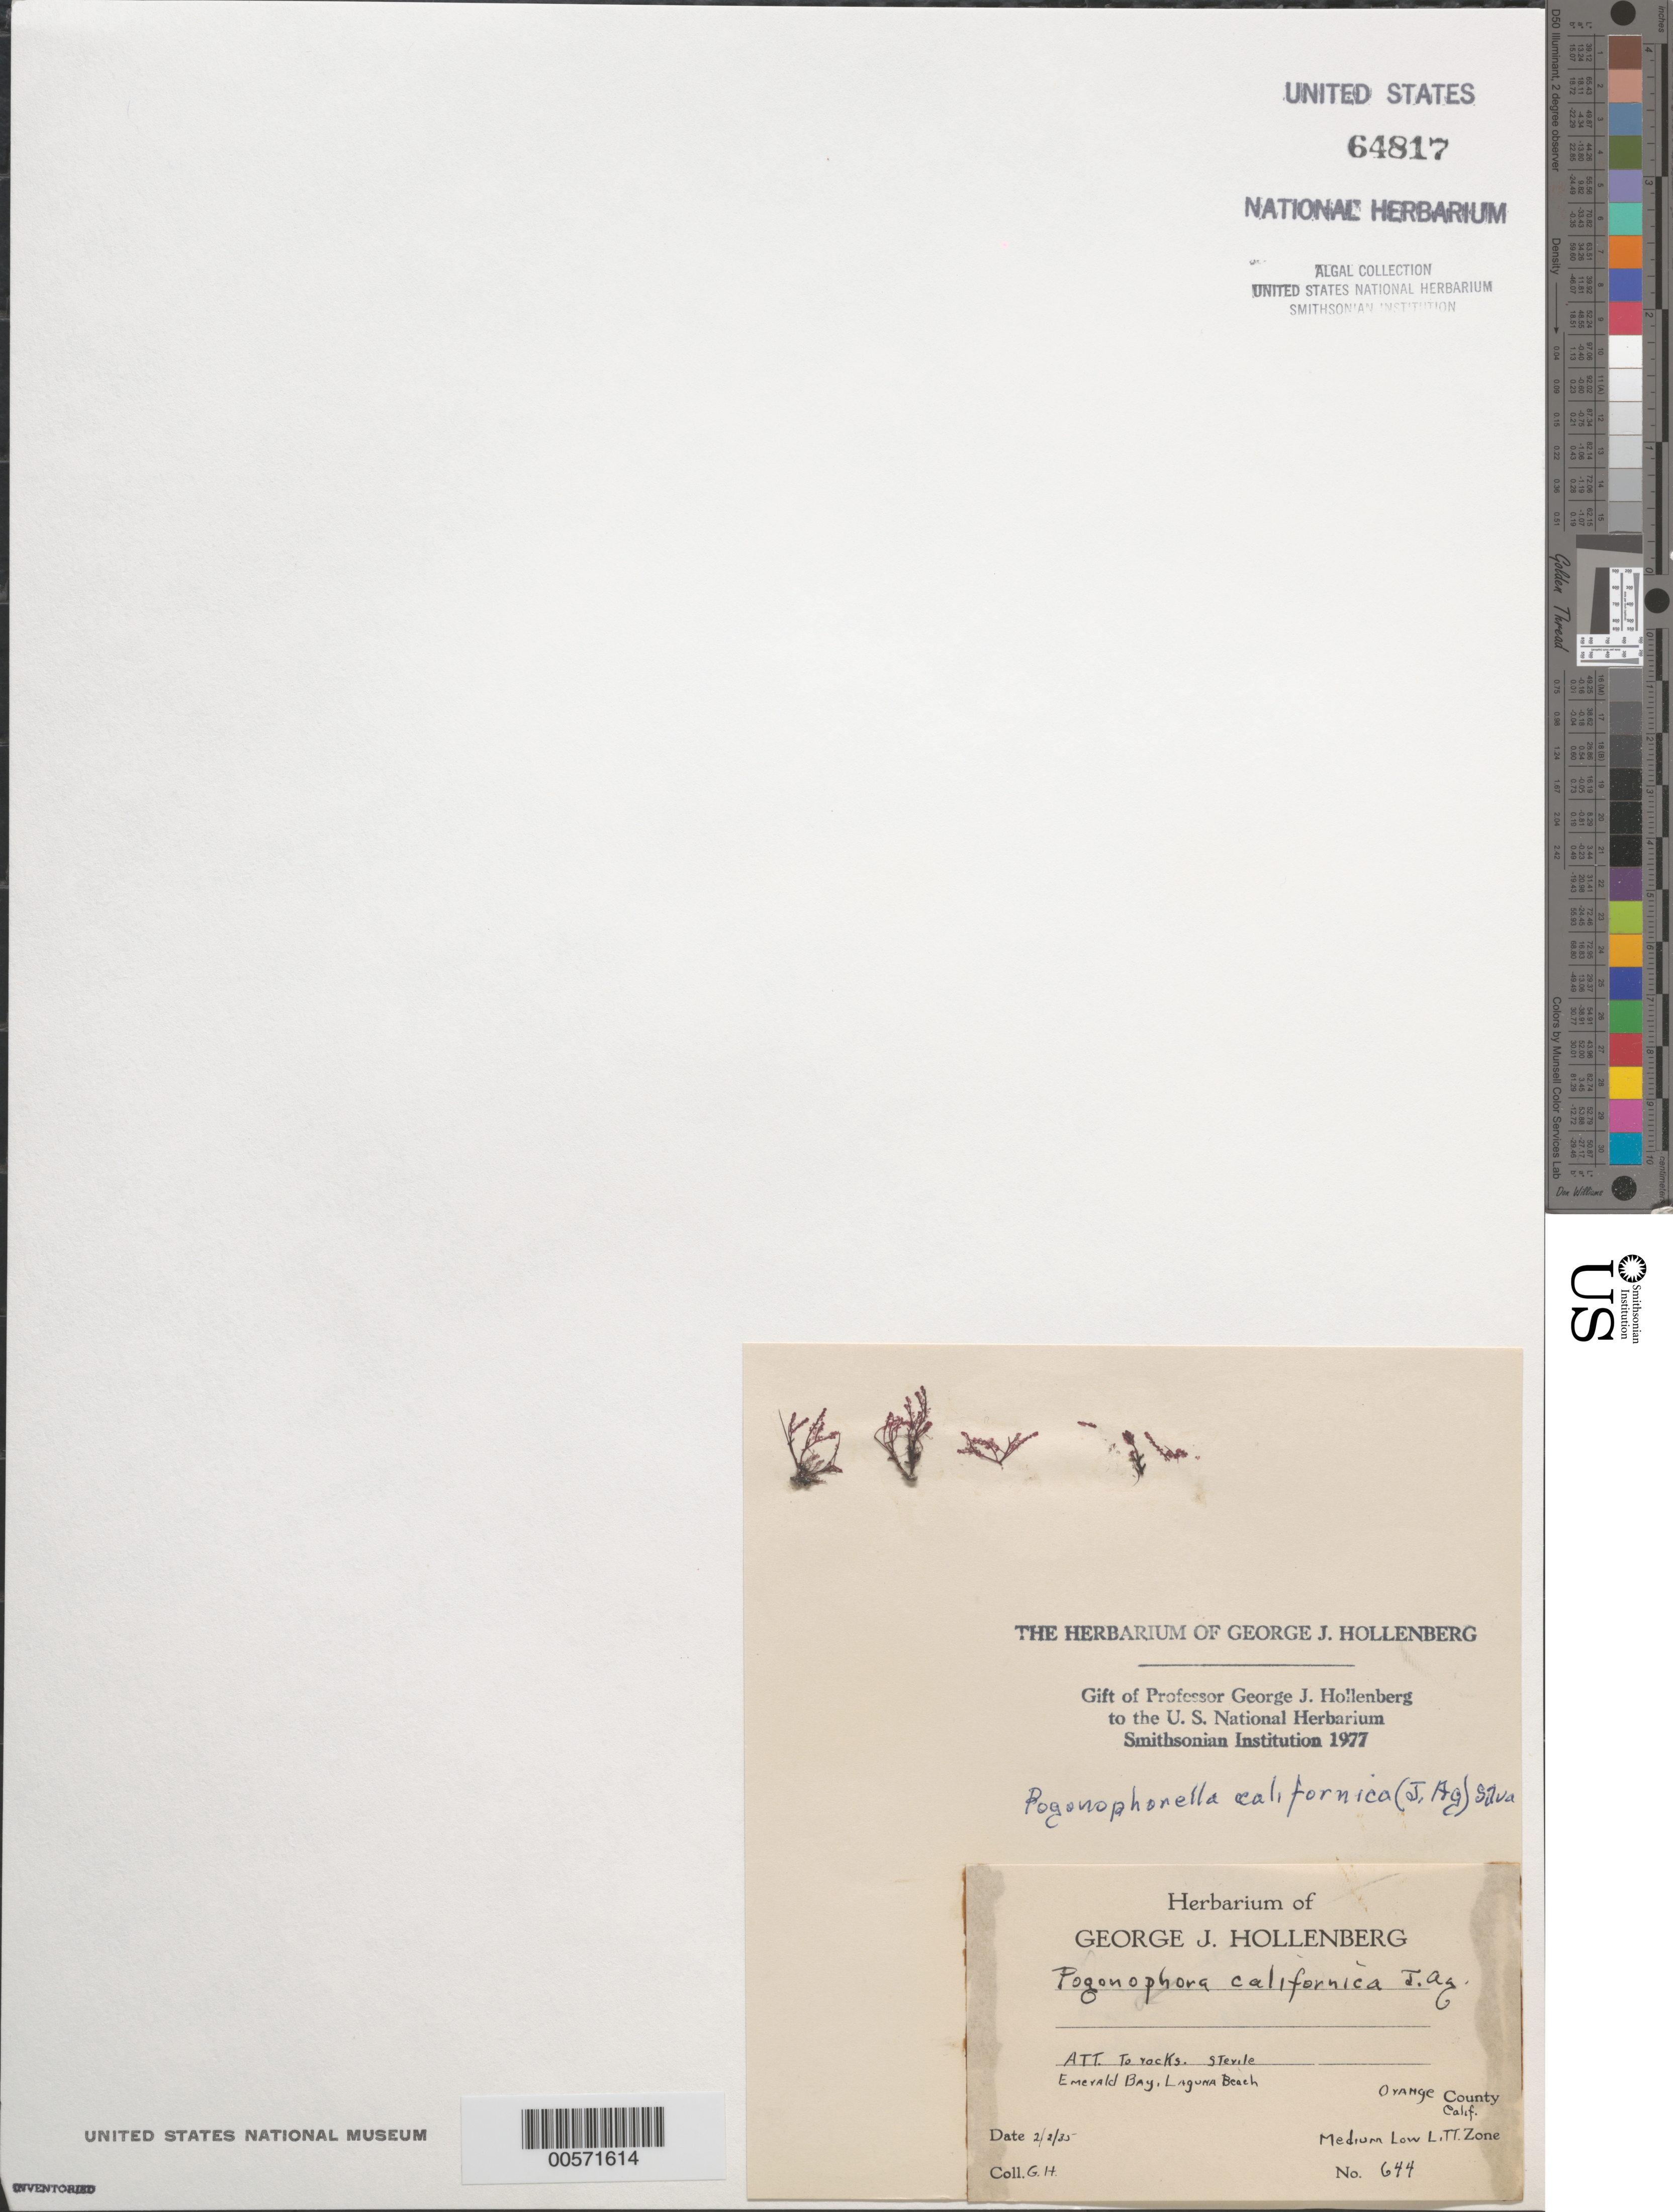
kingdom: Plantae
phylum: Rhodophyta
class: Florideophyceae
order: Ceramiales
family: Dasyaceae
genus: Dasya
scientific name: Dasya binghamiae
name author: A.J.K. Millar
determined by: Algae name updating Project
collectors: G. Hollenberg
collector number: GJH 644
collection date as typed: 02 Feb 1935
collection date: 1935-02-02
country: United States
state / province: California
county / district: Orange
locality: Emerald Bay, Laguna Beach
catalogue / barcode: US 64817